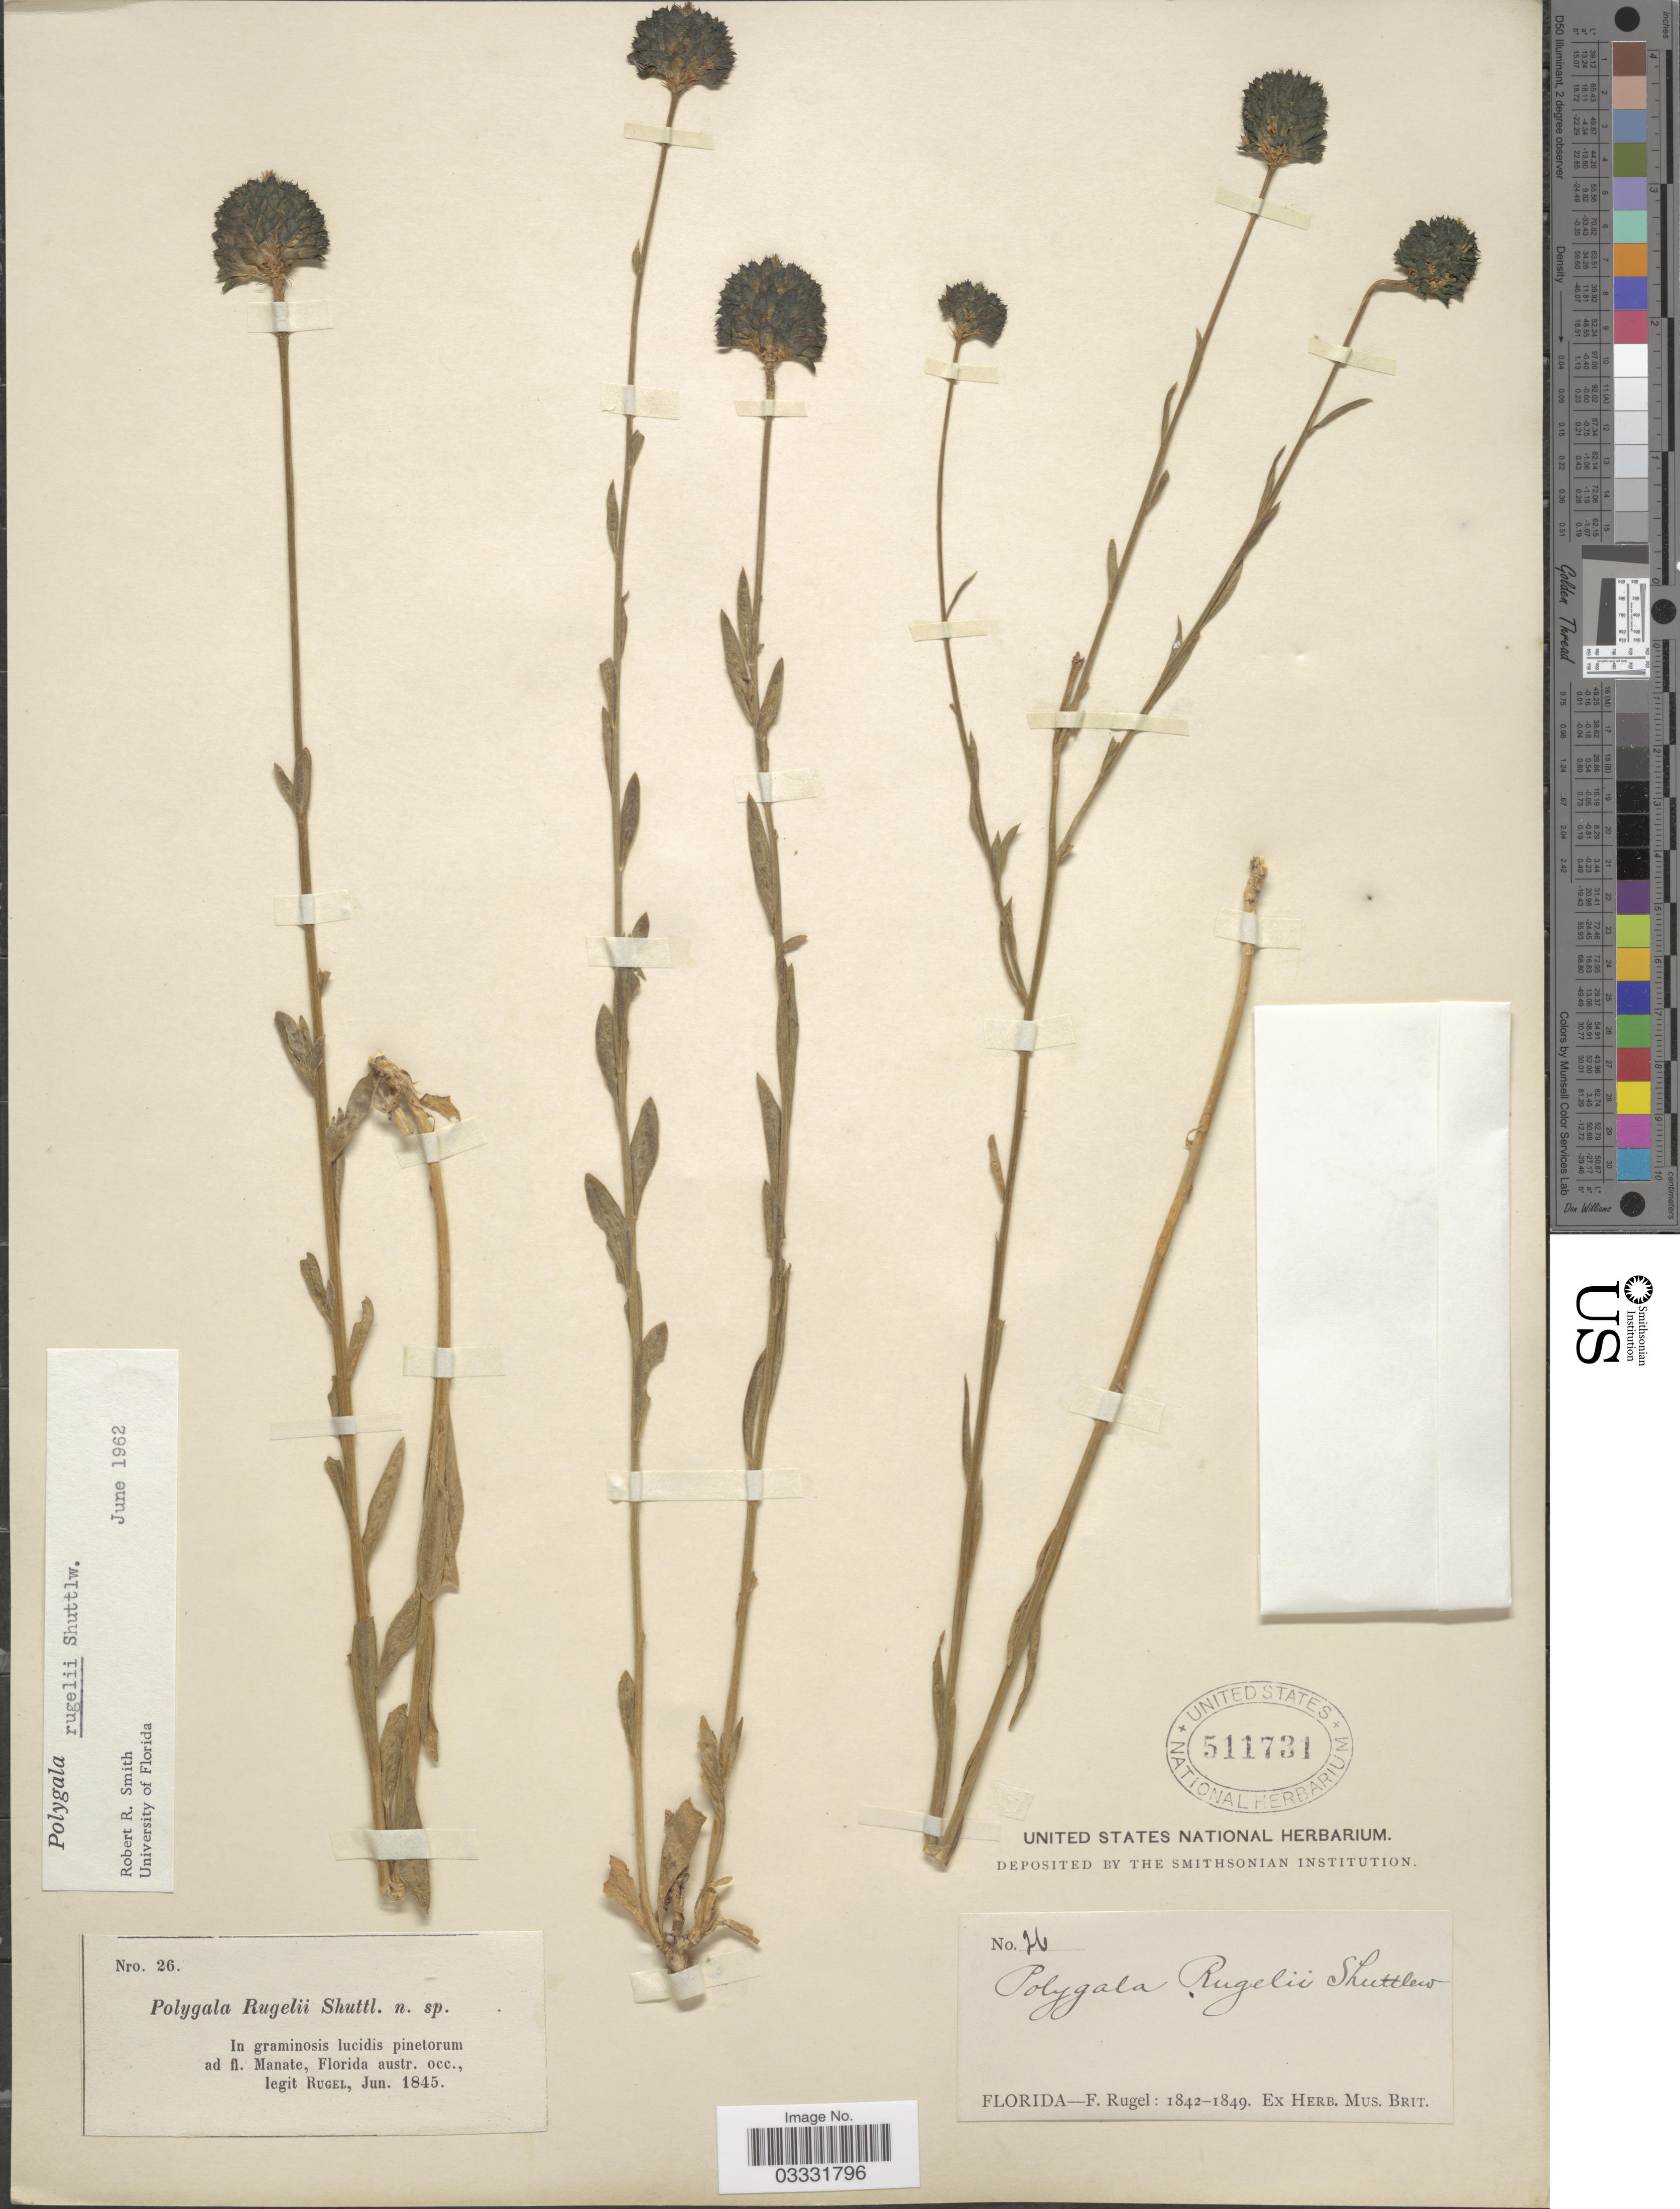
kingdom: Plantae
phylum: Tracheophyta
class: Magnoliopsida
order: Fabales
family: Polygalaceae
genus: Polygala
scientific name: Polygala rugelii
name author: Shuttlew. ex Chapm.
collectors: F. Rugel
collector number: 26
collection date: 1845-06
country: United States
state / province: Florida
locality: In graminosis lucidis pinetorum ad fl. Manate, Florida austr. occ.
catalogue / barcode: US 511731